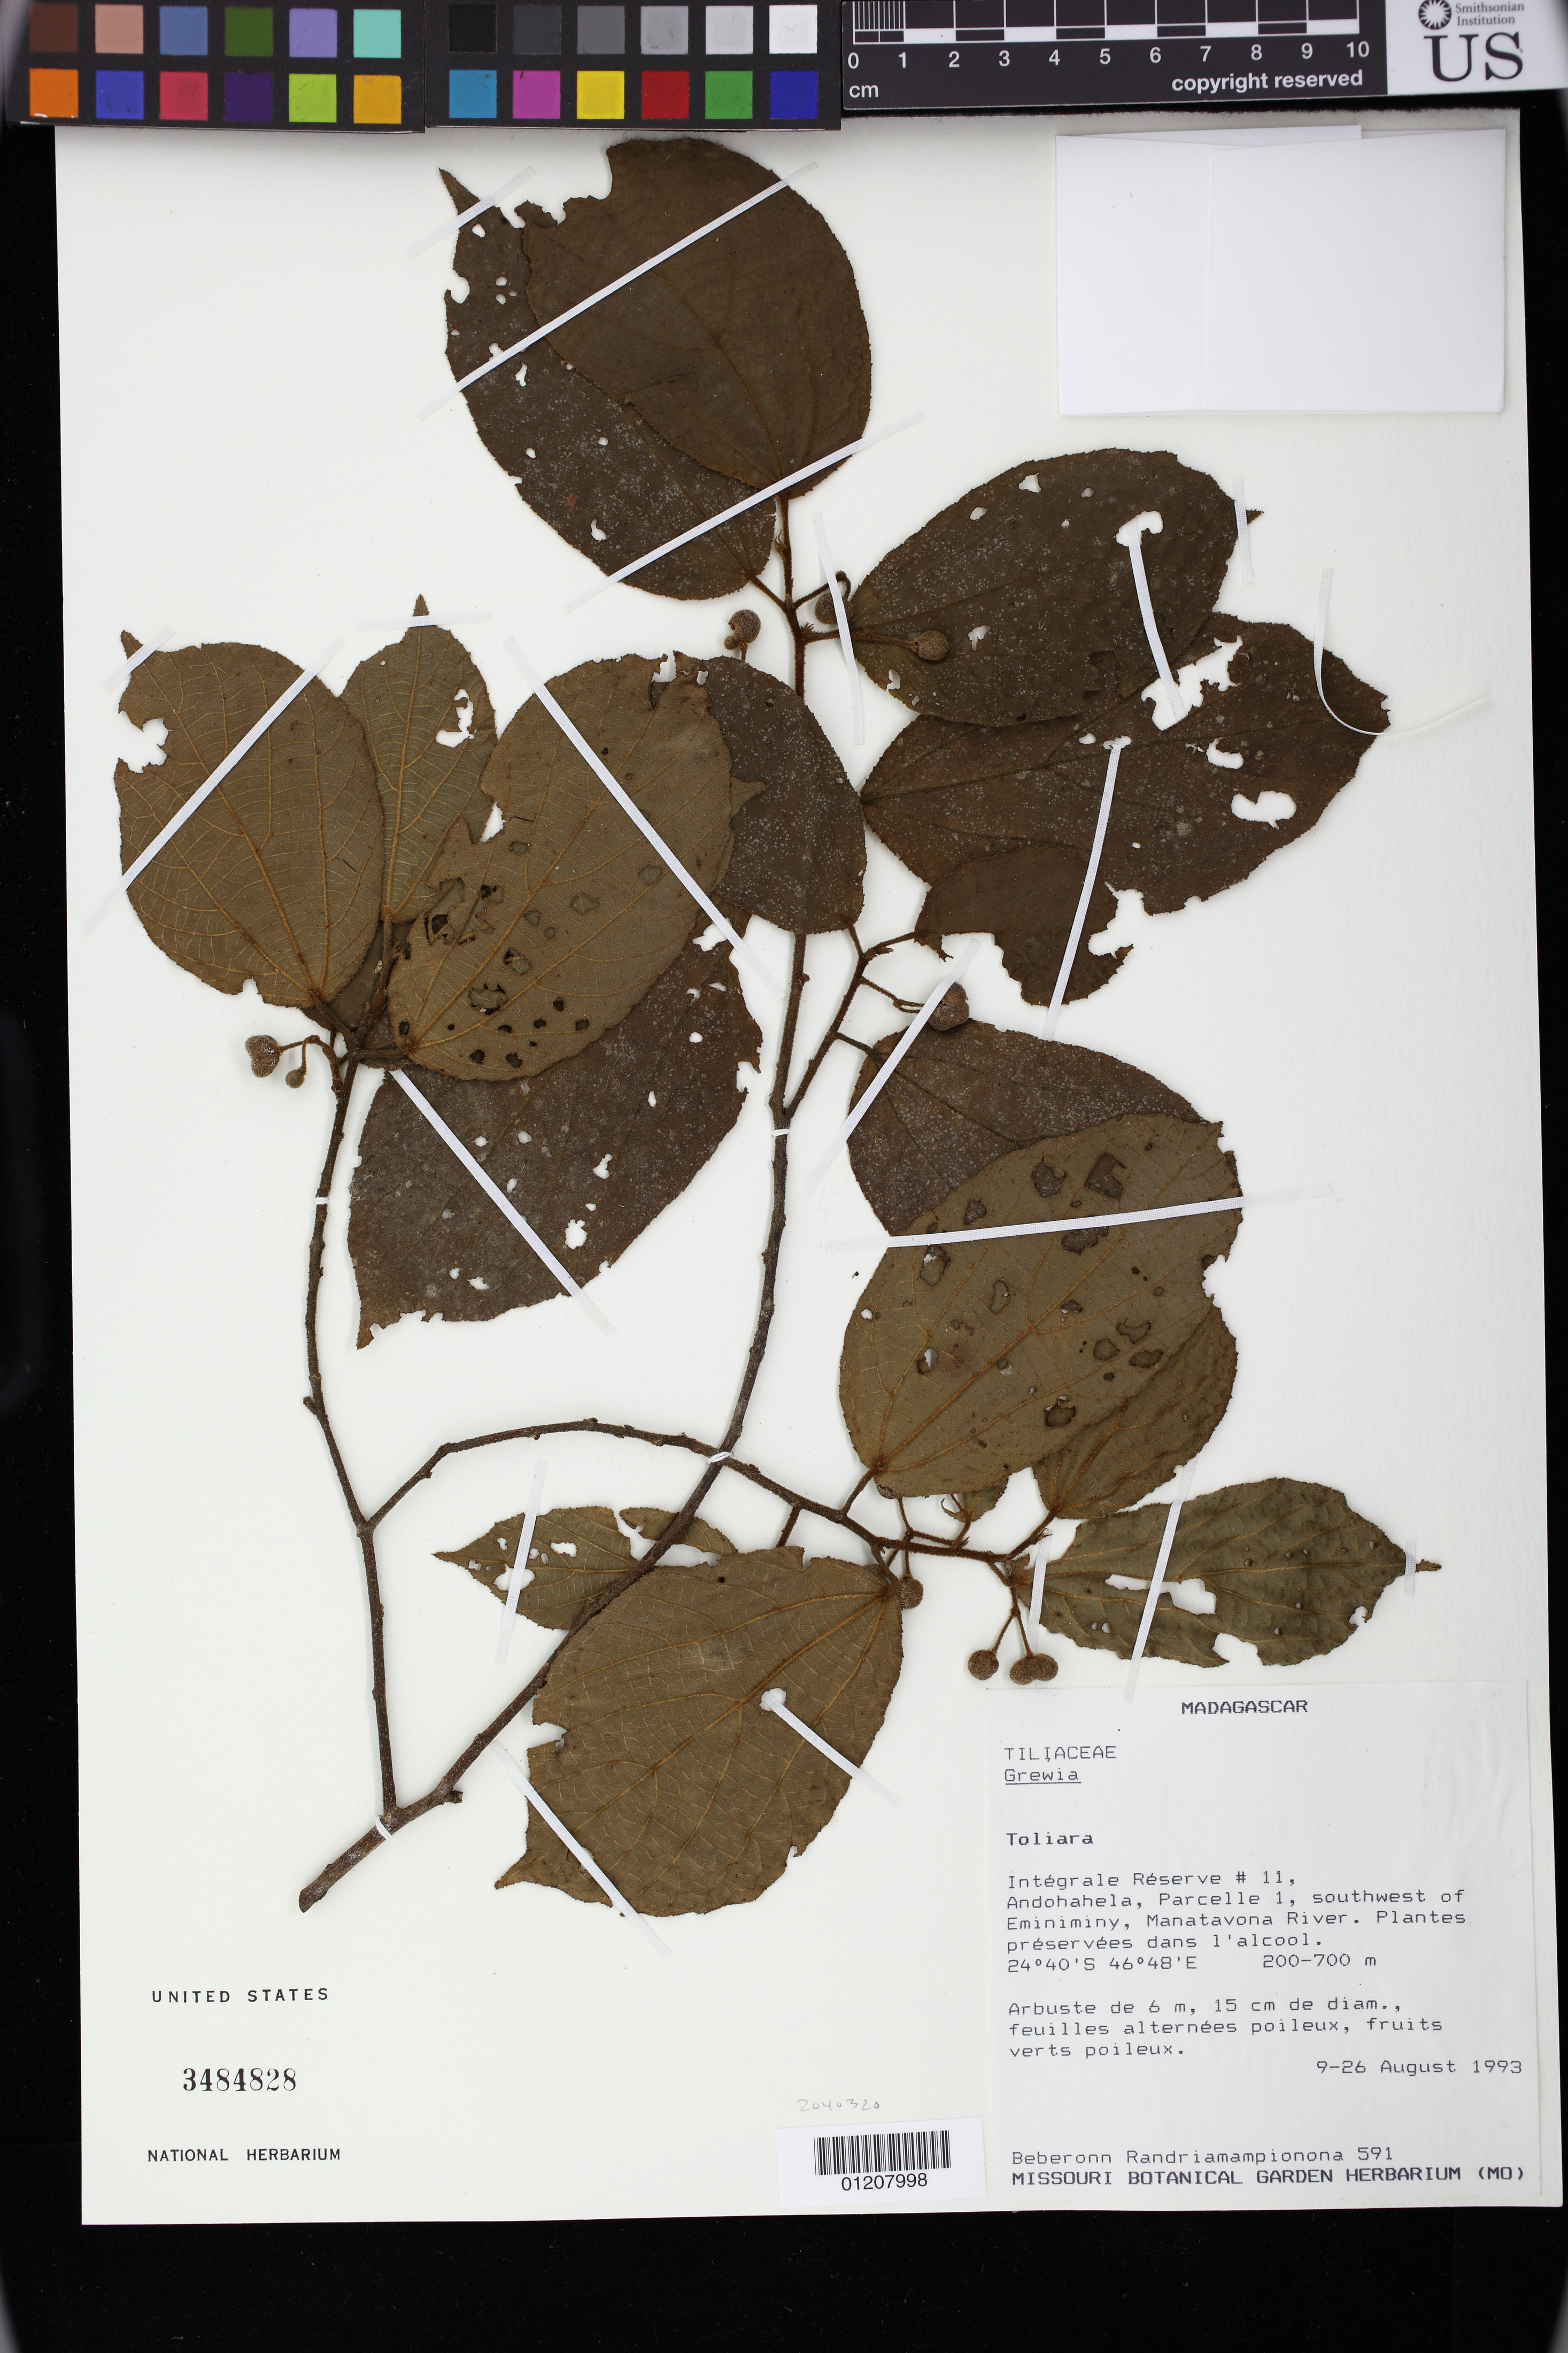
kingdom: Plantae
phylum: Tracheophyta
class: Magnoliopsida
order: Malvales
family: Malvaceae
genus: Grewia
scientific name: Grewia aprina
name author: Capuron & Mabb. ex Phillipson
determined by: Jourdain-Fievet, L.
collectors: B. Randriamampionona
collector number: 591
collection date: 1993-08-09/1993-08-26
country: Madagascar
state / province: Anosy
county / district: Tolanaro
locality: Toliara: Integrale Reserve #11, Andohahela, Parcelle 1, southwest of Eminiminy, Manatavona River.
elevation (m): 200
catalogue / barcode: US 3484828